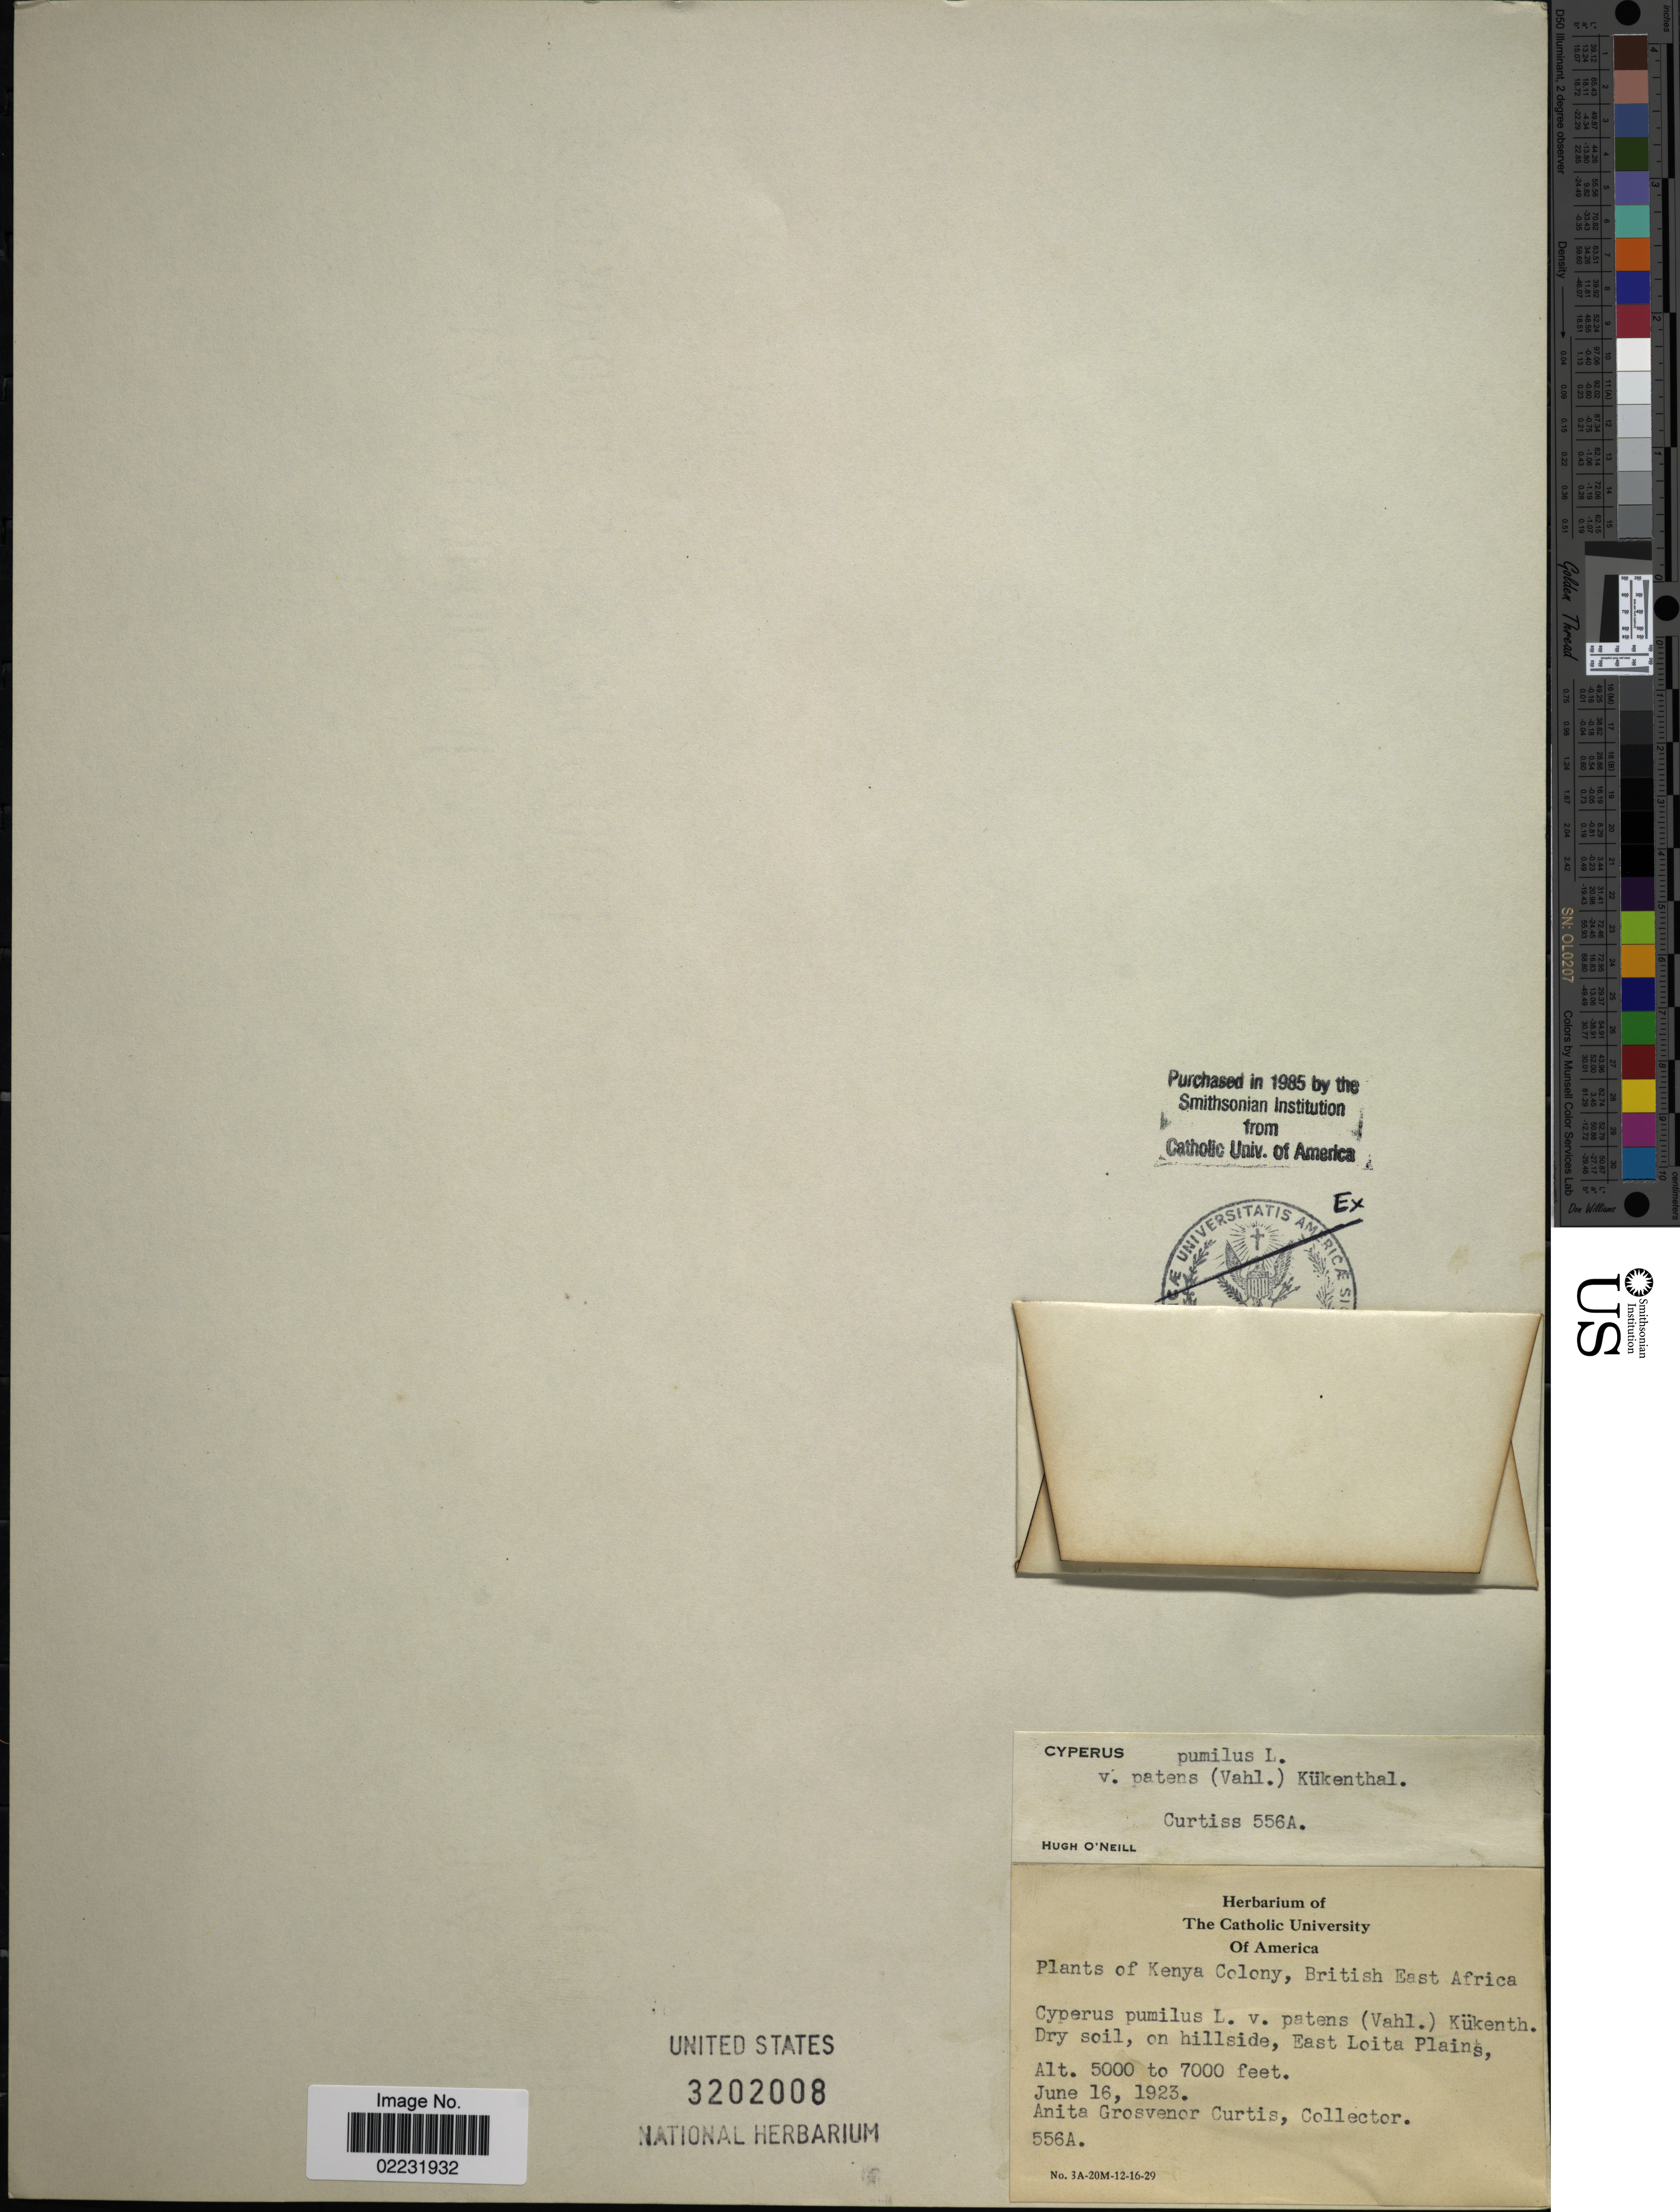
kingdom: Plantae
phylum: Tracheophyta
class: Liliopsida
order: Poales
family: Cyperaceae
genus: Cyperus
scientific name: Cyperus pumilus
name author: L.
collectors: A. Curtis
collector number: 556A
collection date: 1923-06-16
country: Kenya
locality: Kenya Colony, British East Africa, on hillside, East Loita Plains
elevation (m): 1524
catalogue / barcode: US 3202008